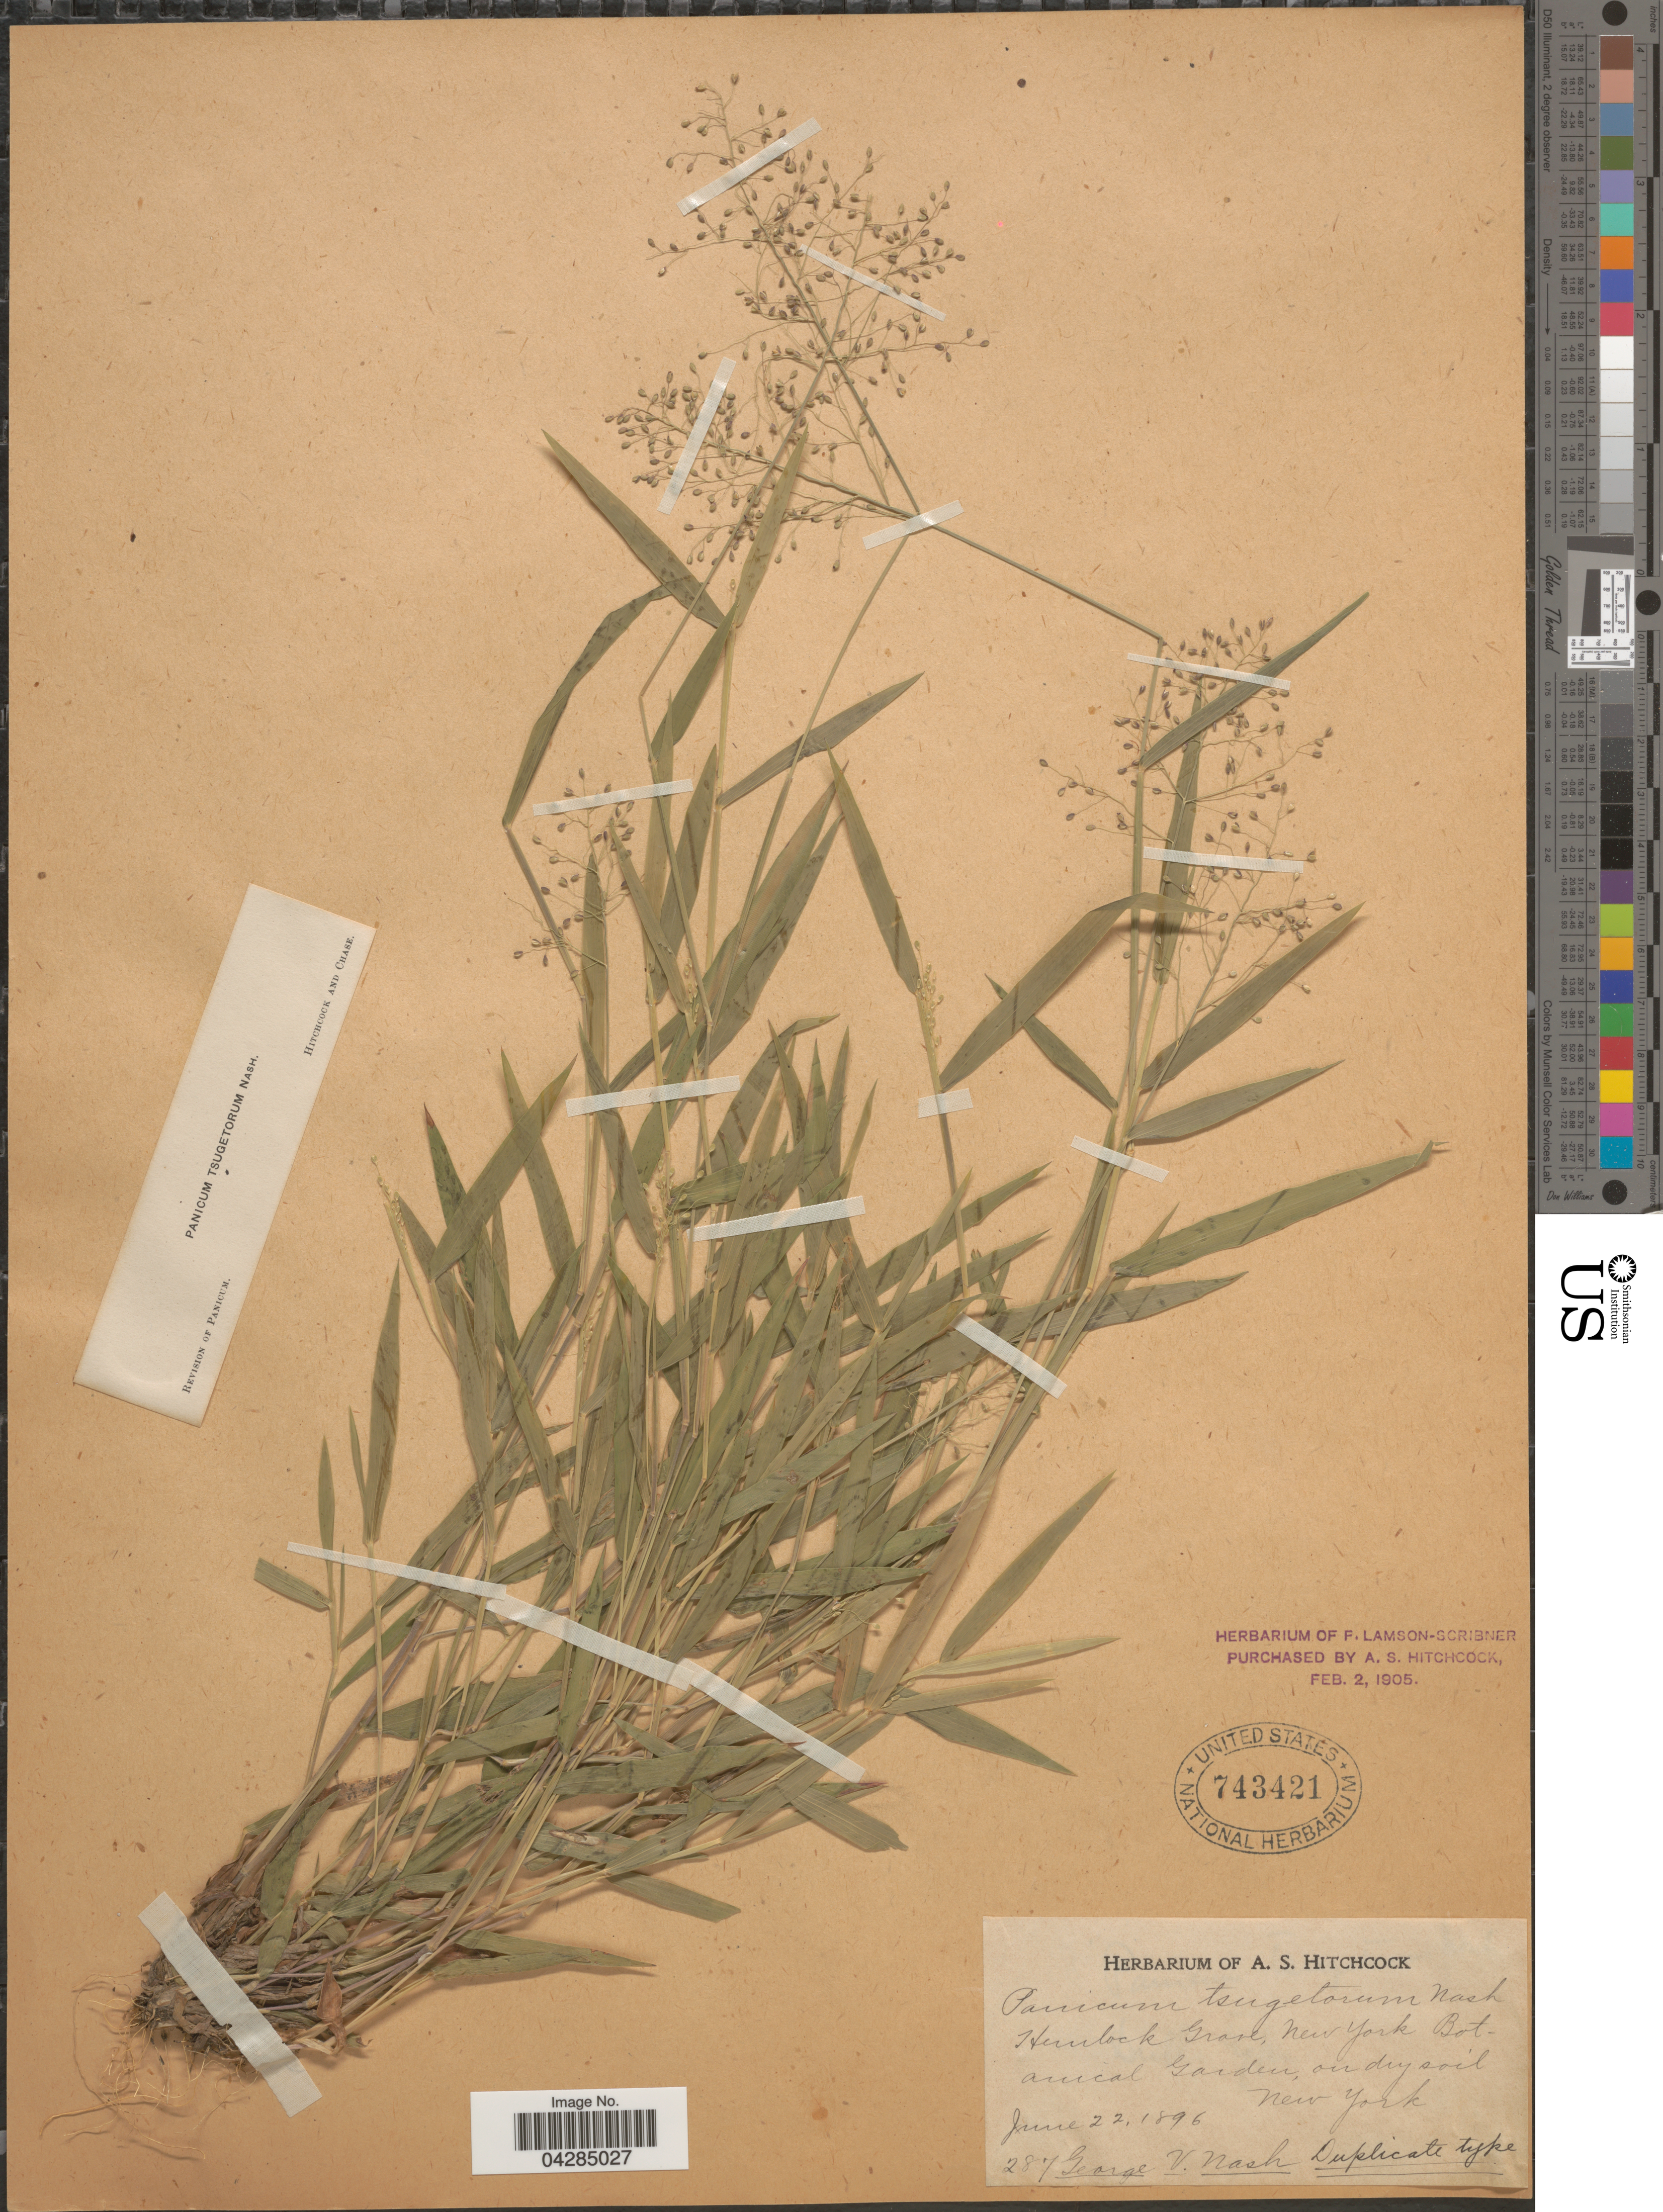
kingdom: Plantae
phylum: Tracheophyta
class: Liliopsida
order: Poales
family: Poaceae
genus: Dichanthelium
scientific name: Dichanthelium portoricense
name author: (Desv. ex Ham.) B.F. Hansen & Wunderlin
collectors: G. V. Nash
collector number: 287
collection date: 1896-06-22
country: United States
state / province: New York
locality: Hemlock Grave.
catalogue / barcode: US 743421